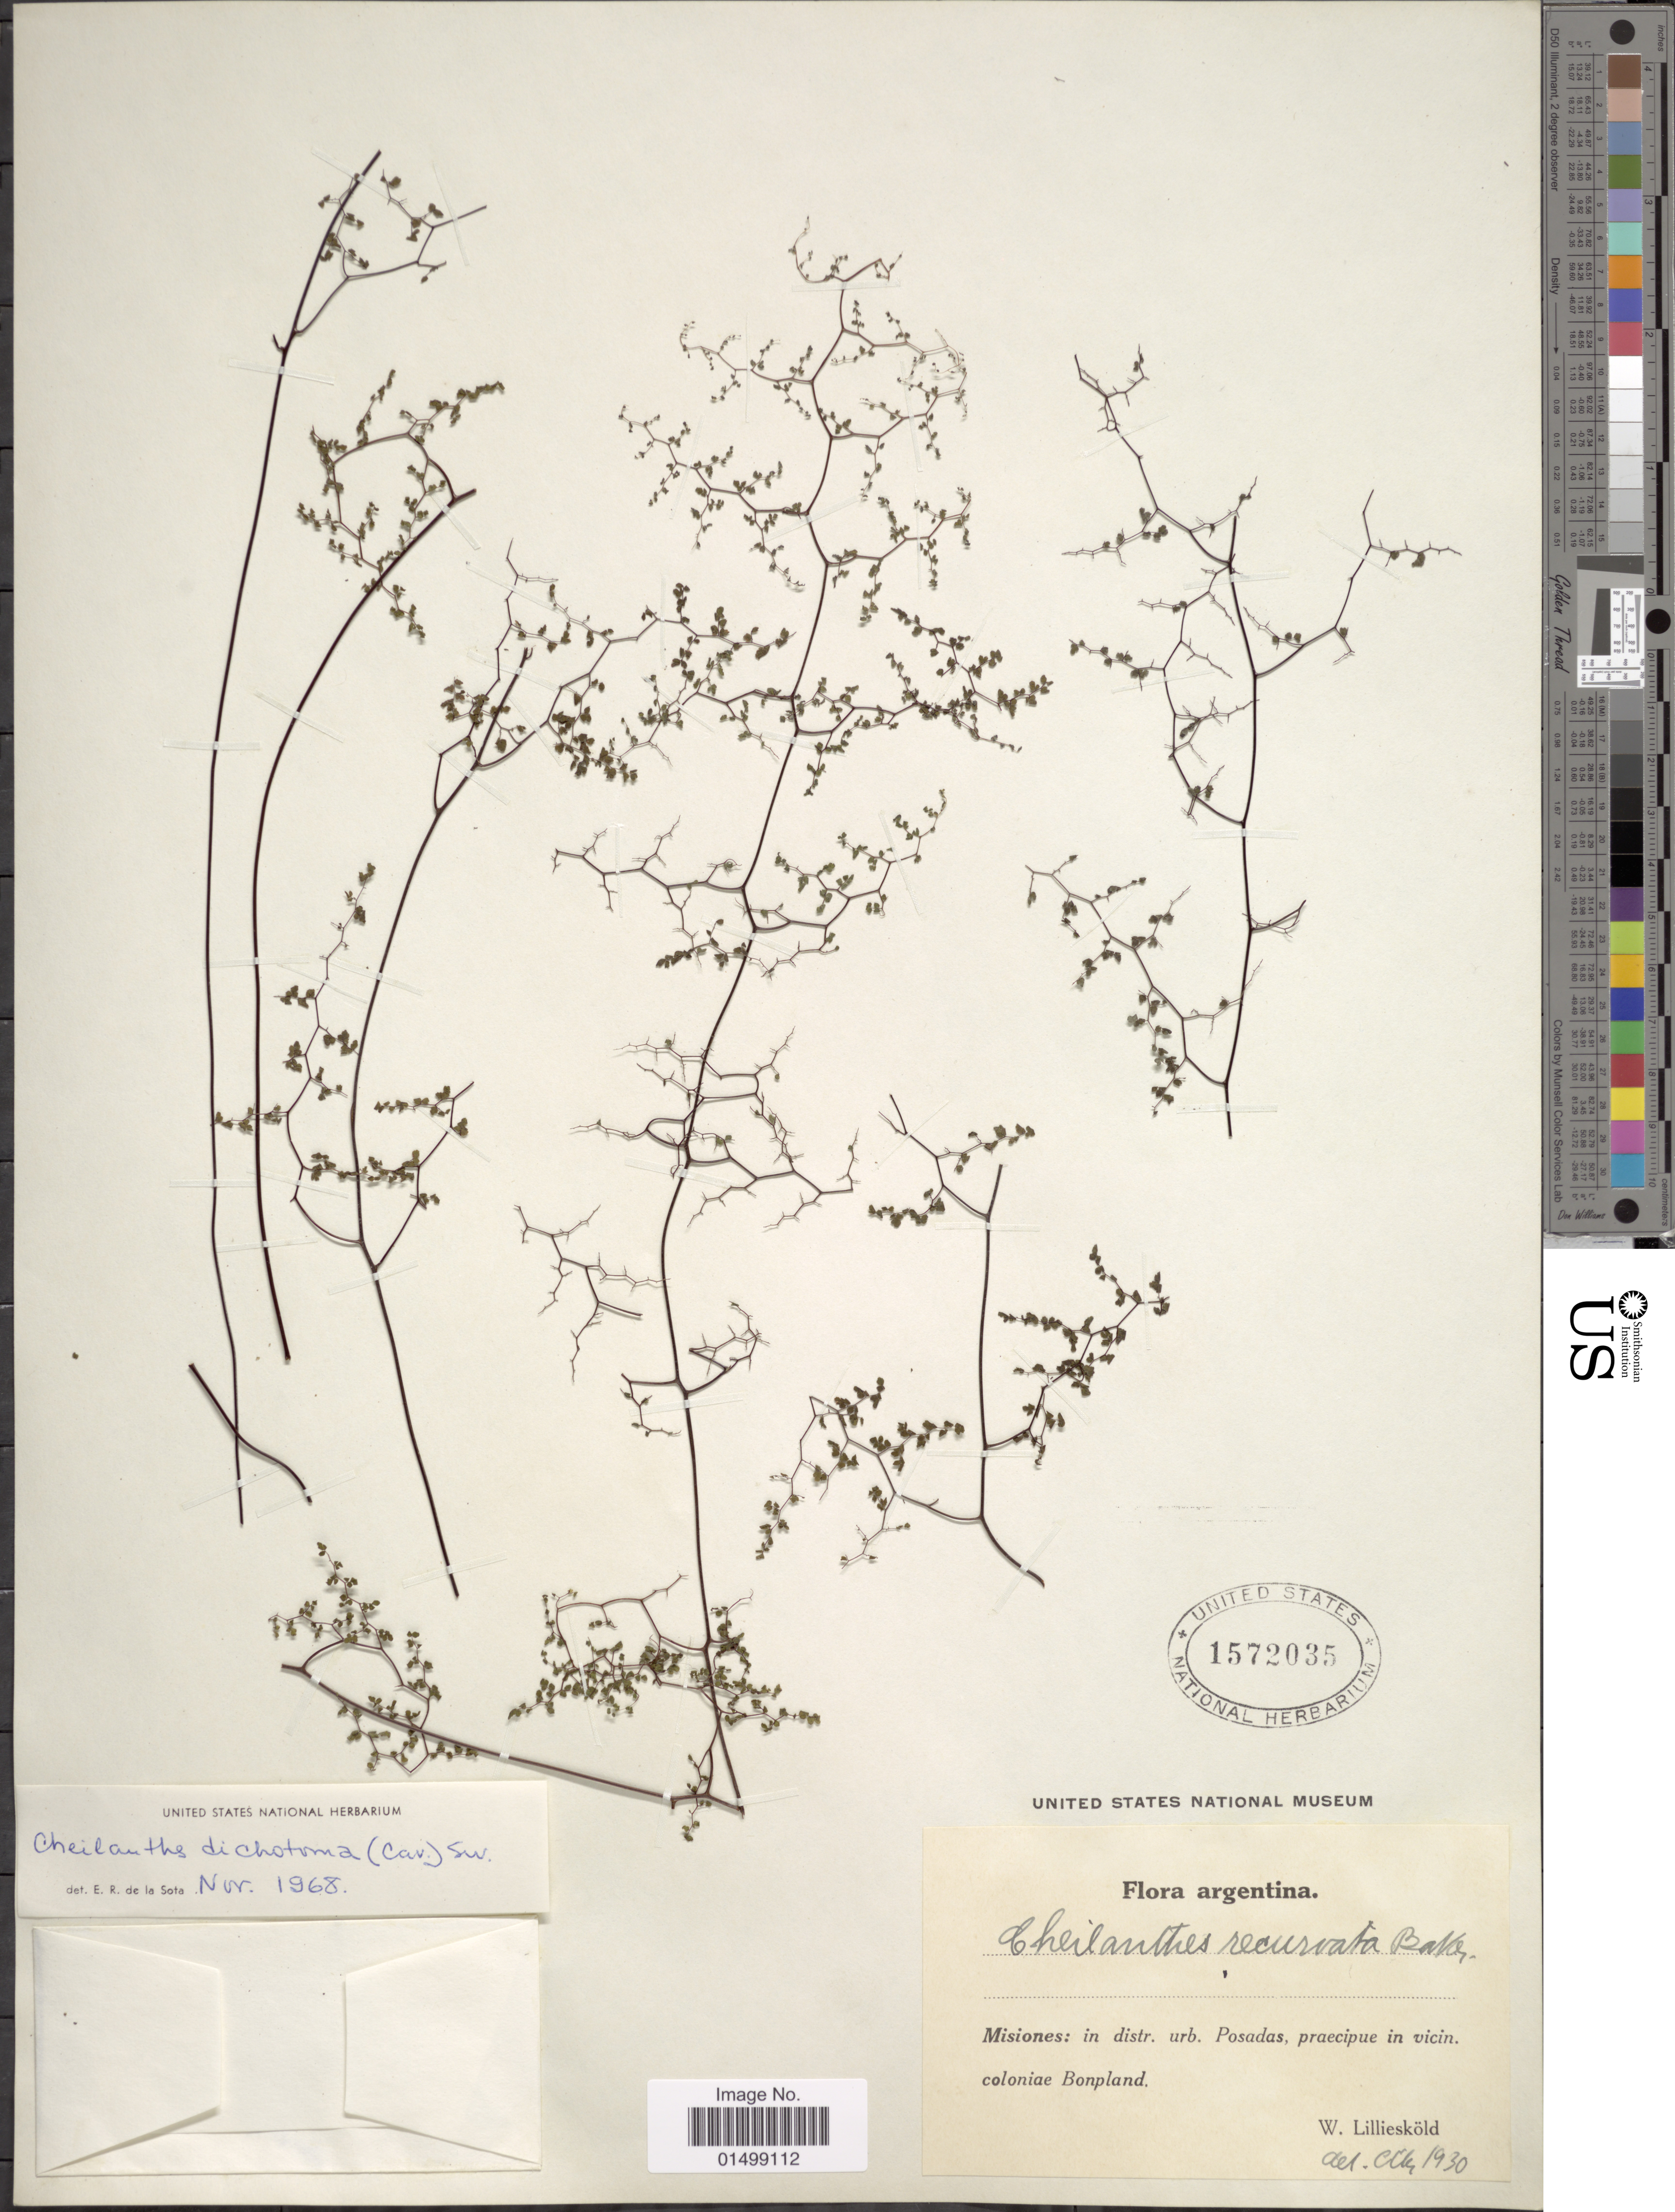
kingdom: Plantae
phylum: Tracheophyta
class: Polypodiopsida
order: Polypodiales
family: Pteridaceae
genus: Cheilanthes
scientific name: Cheilanthes dichotoma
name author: (Cav.) Sw.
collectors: W. Lilliesköld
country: Argentina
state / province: Misiones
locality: In distr. urb. Posadas, praecipue in vicin. Coloniae Bonpland.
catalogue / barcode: US 1572035